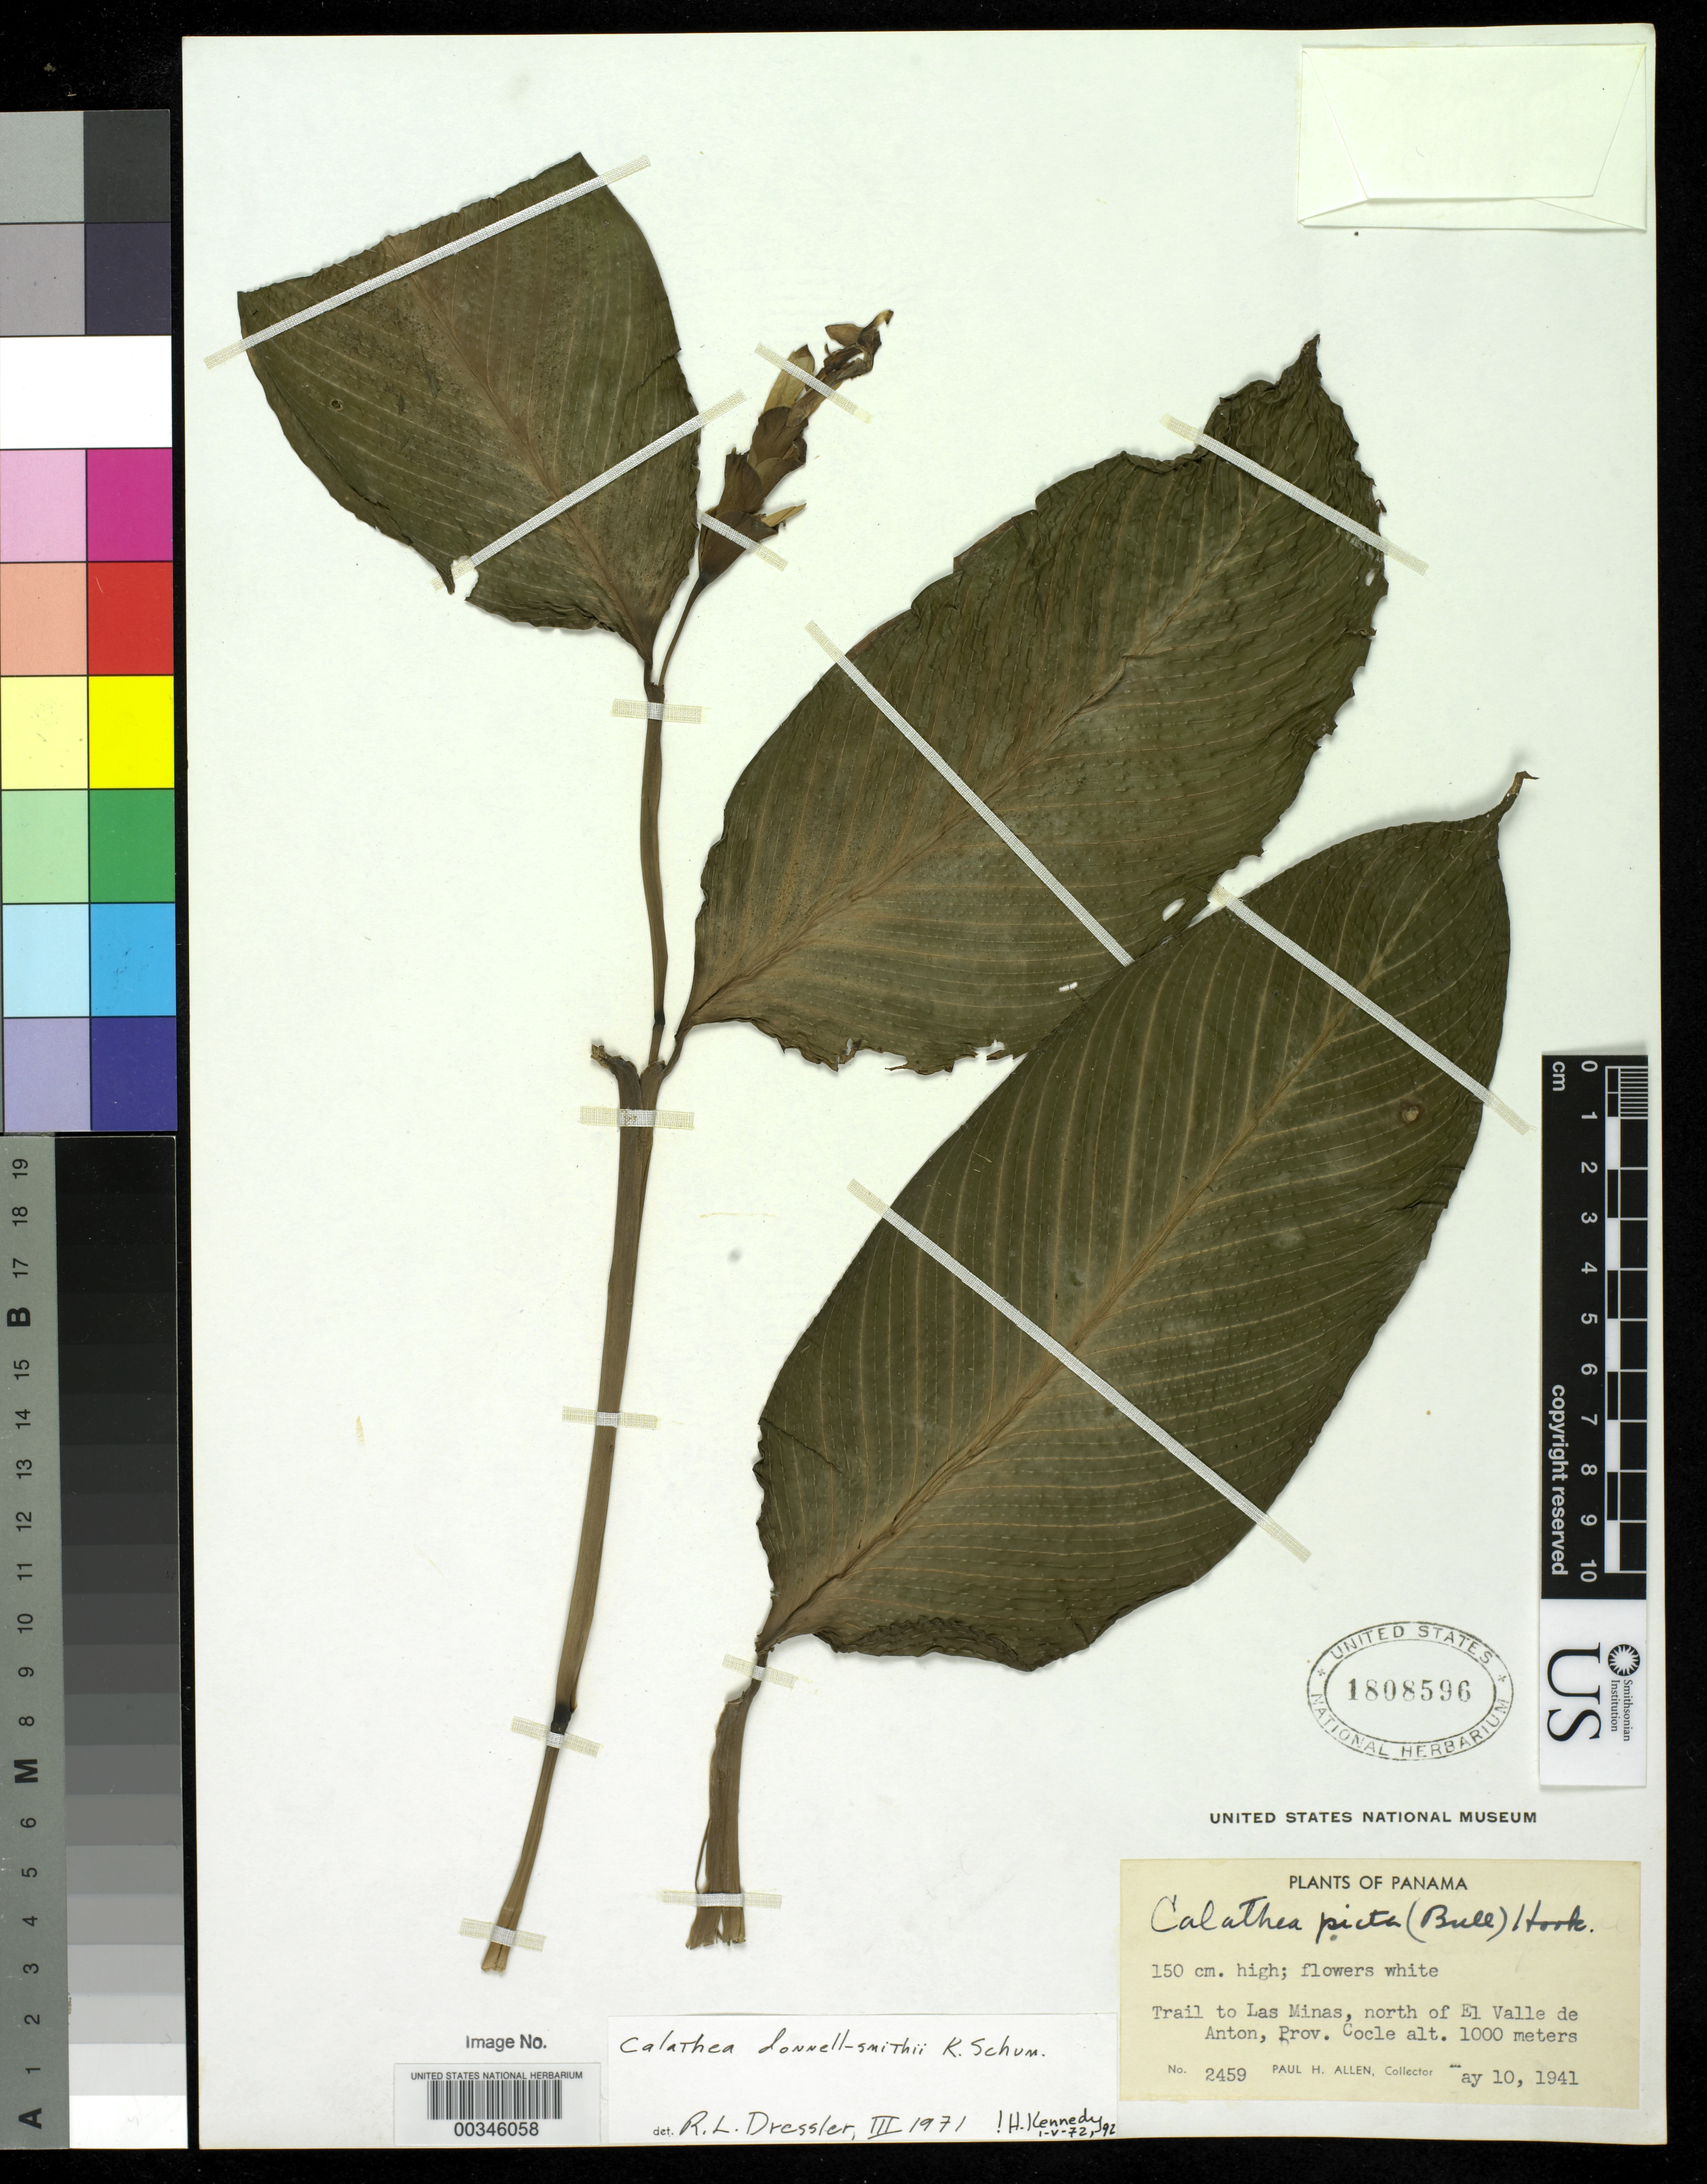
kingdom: Plantae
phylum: Tracheophyta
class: Liliopsida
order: Zingiberales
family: Marantaceae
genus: Goeppertia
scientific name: Goeppertia donnell-smithii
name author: (K. Schum.) Borchs. & S. Suárez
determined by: Strong, M. T., (US), Smithsonian Institution - National Museum of Natural History (UNITED STATES)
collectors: P. H. Allen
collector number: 2459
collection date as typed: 10 May 1941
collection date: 1941-05-10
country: Panama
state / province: Coclé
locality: Trail to Las Minas, N of el Valle De Anton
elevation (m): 1000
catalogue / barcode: US 1808596